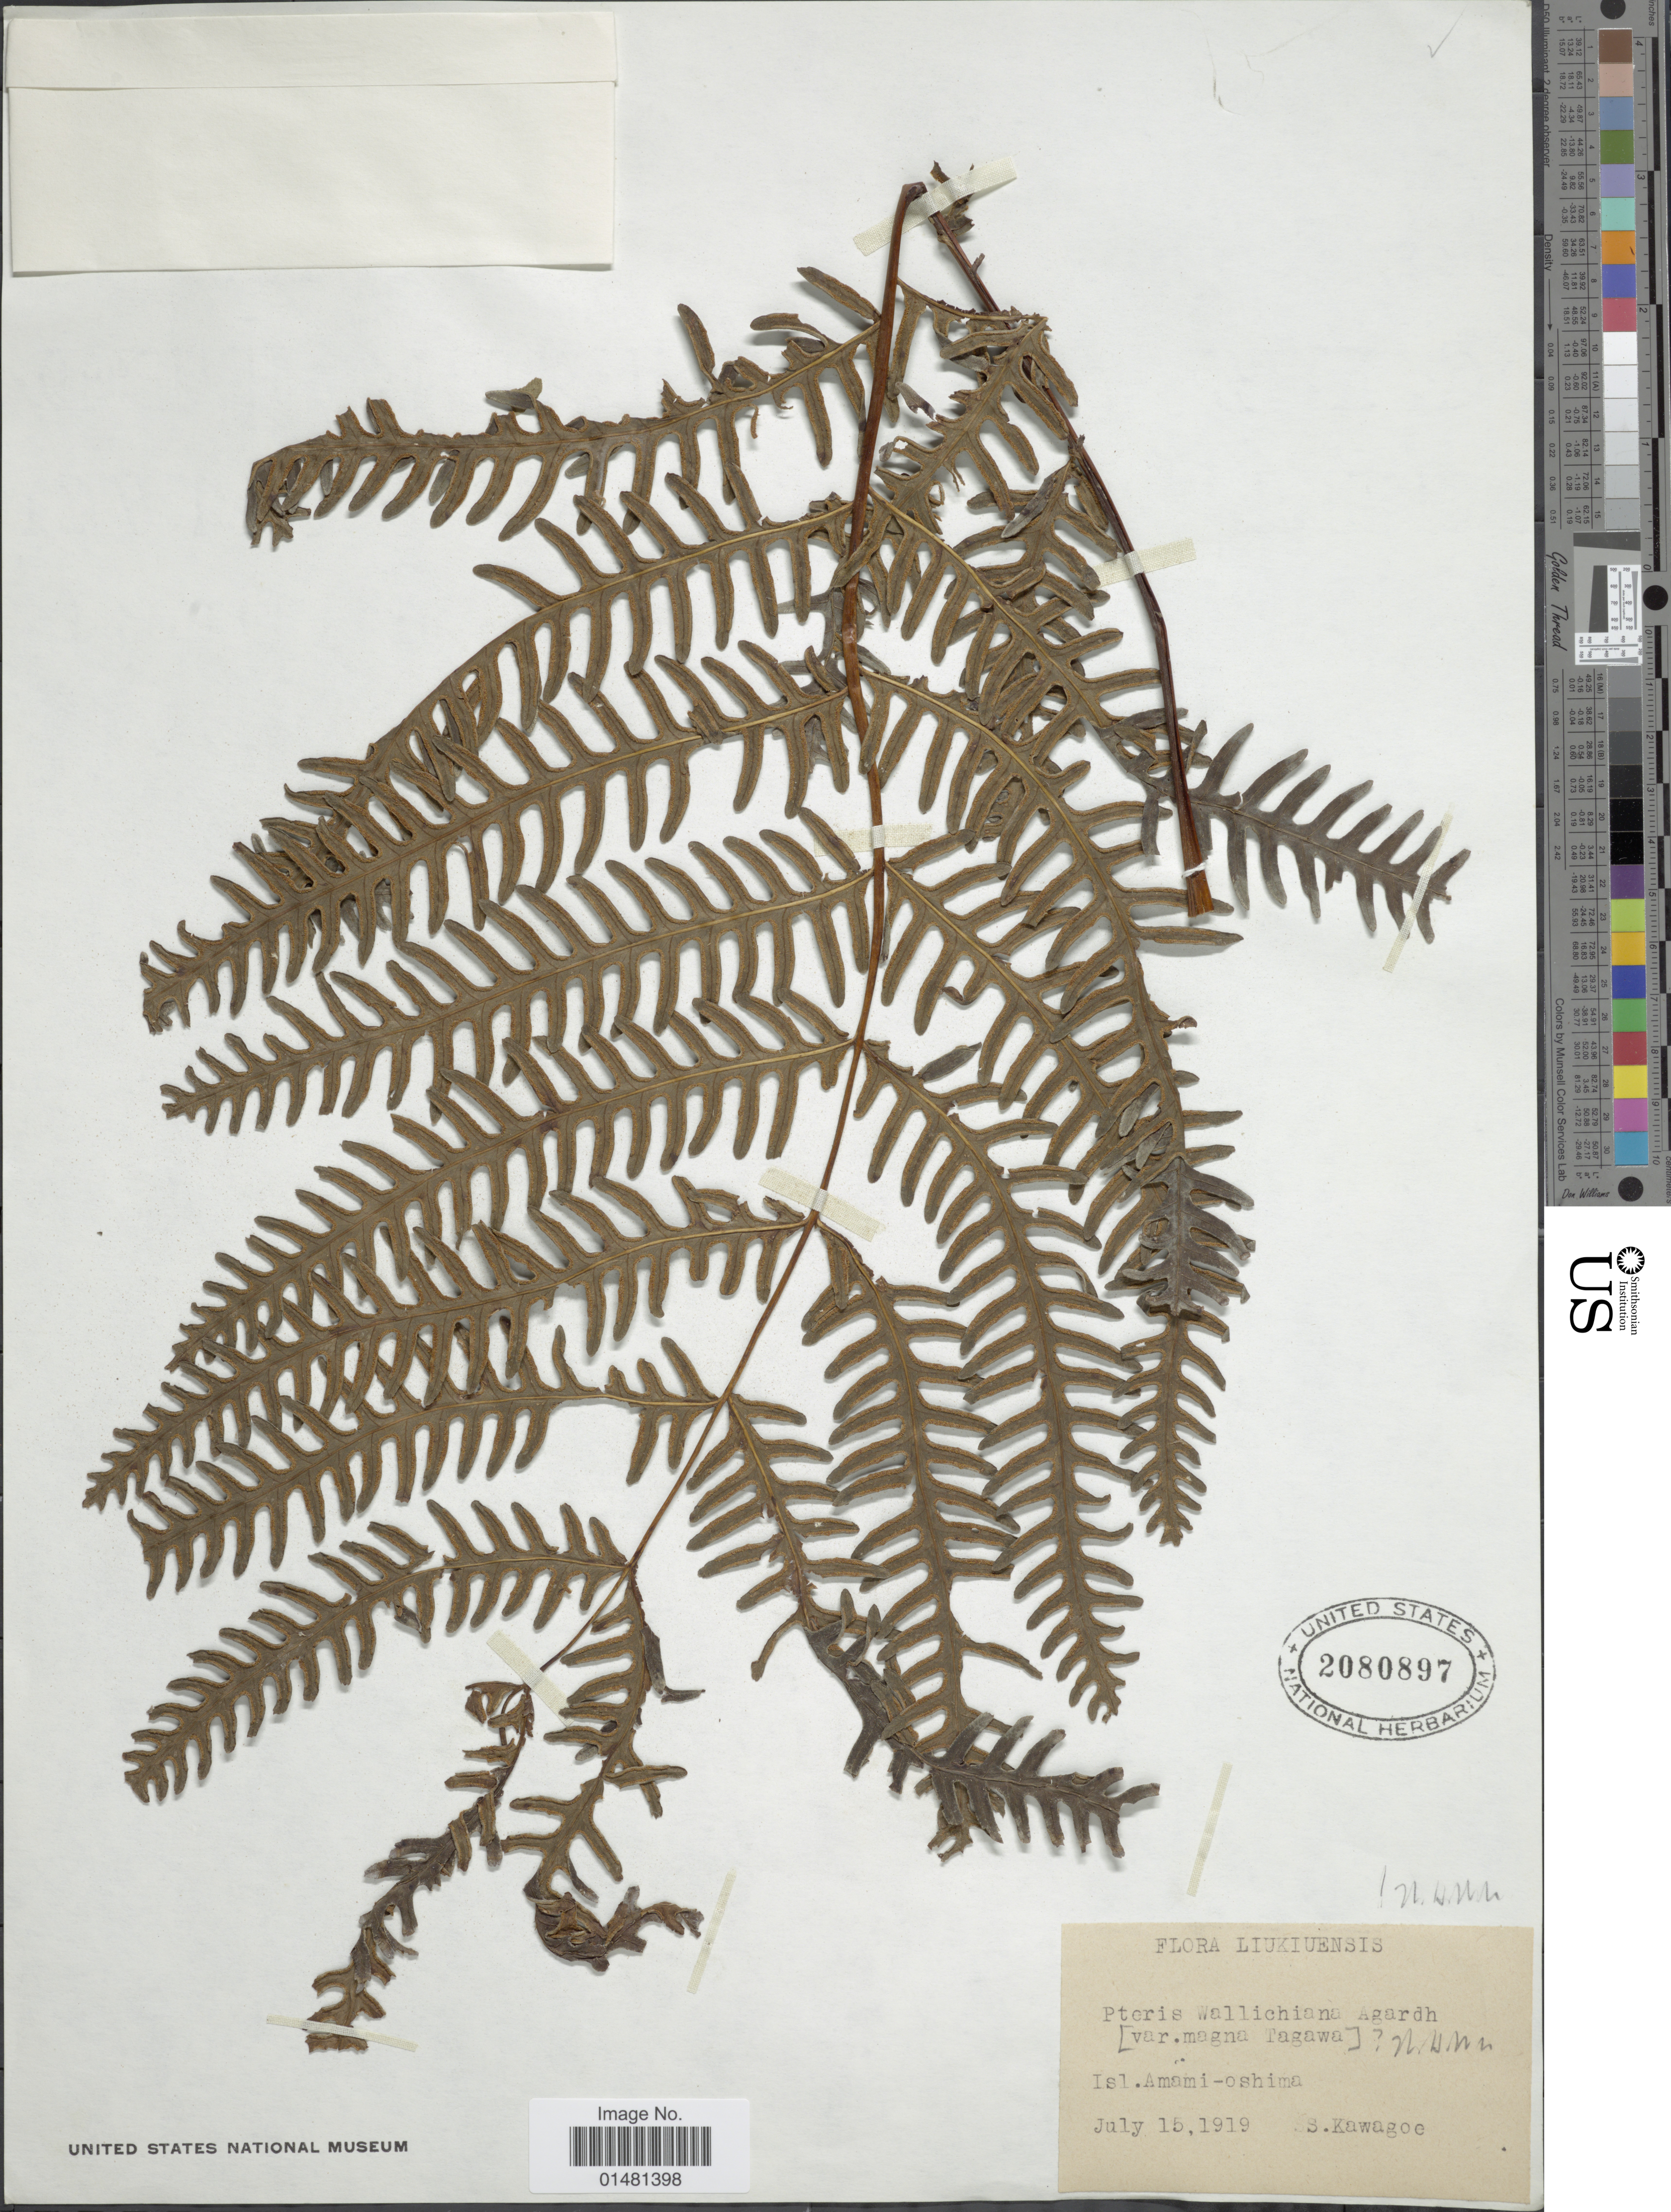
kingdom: Plantae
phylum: Tracheophyta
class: Polypodiopsida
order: Polypodiales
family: Pteridaceae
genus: Pteris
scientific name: Pteris wallichiana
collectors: S. Kawagoe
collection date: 1919-07-15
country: Japan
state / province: Okinawa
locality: Liukiuensis, Isl.Amami-oshima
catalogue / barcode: US 2080897